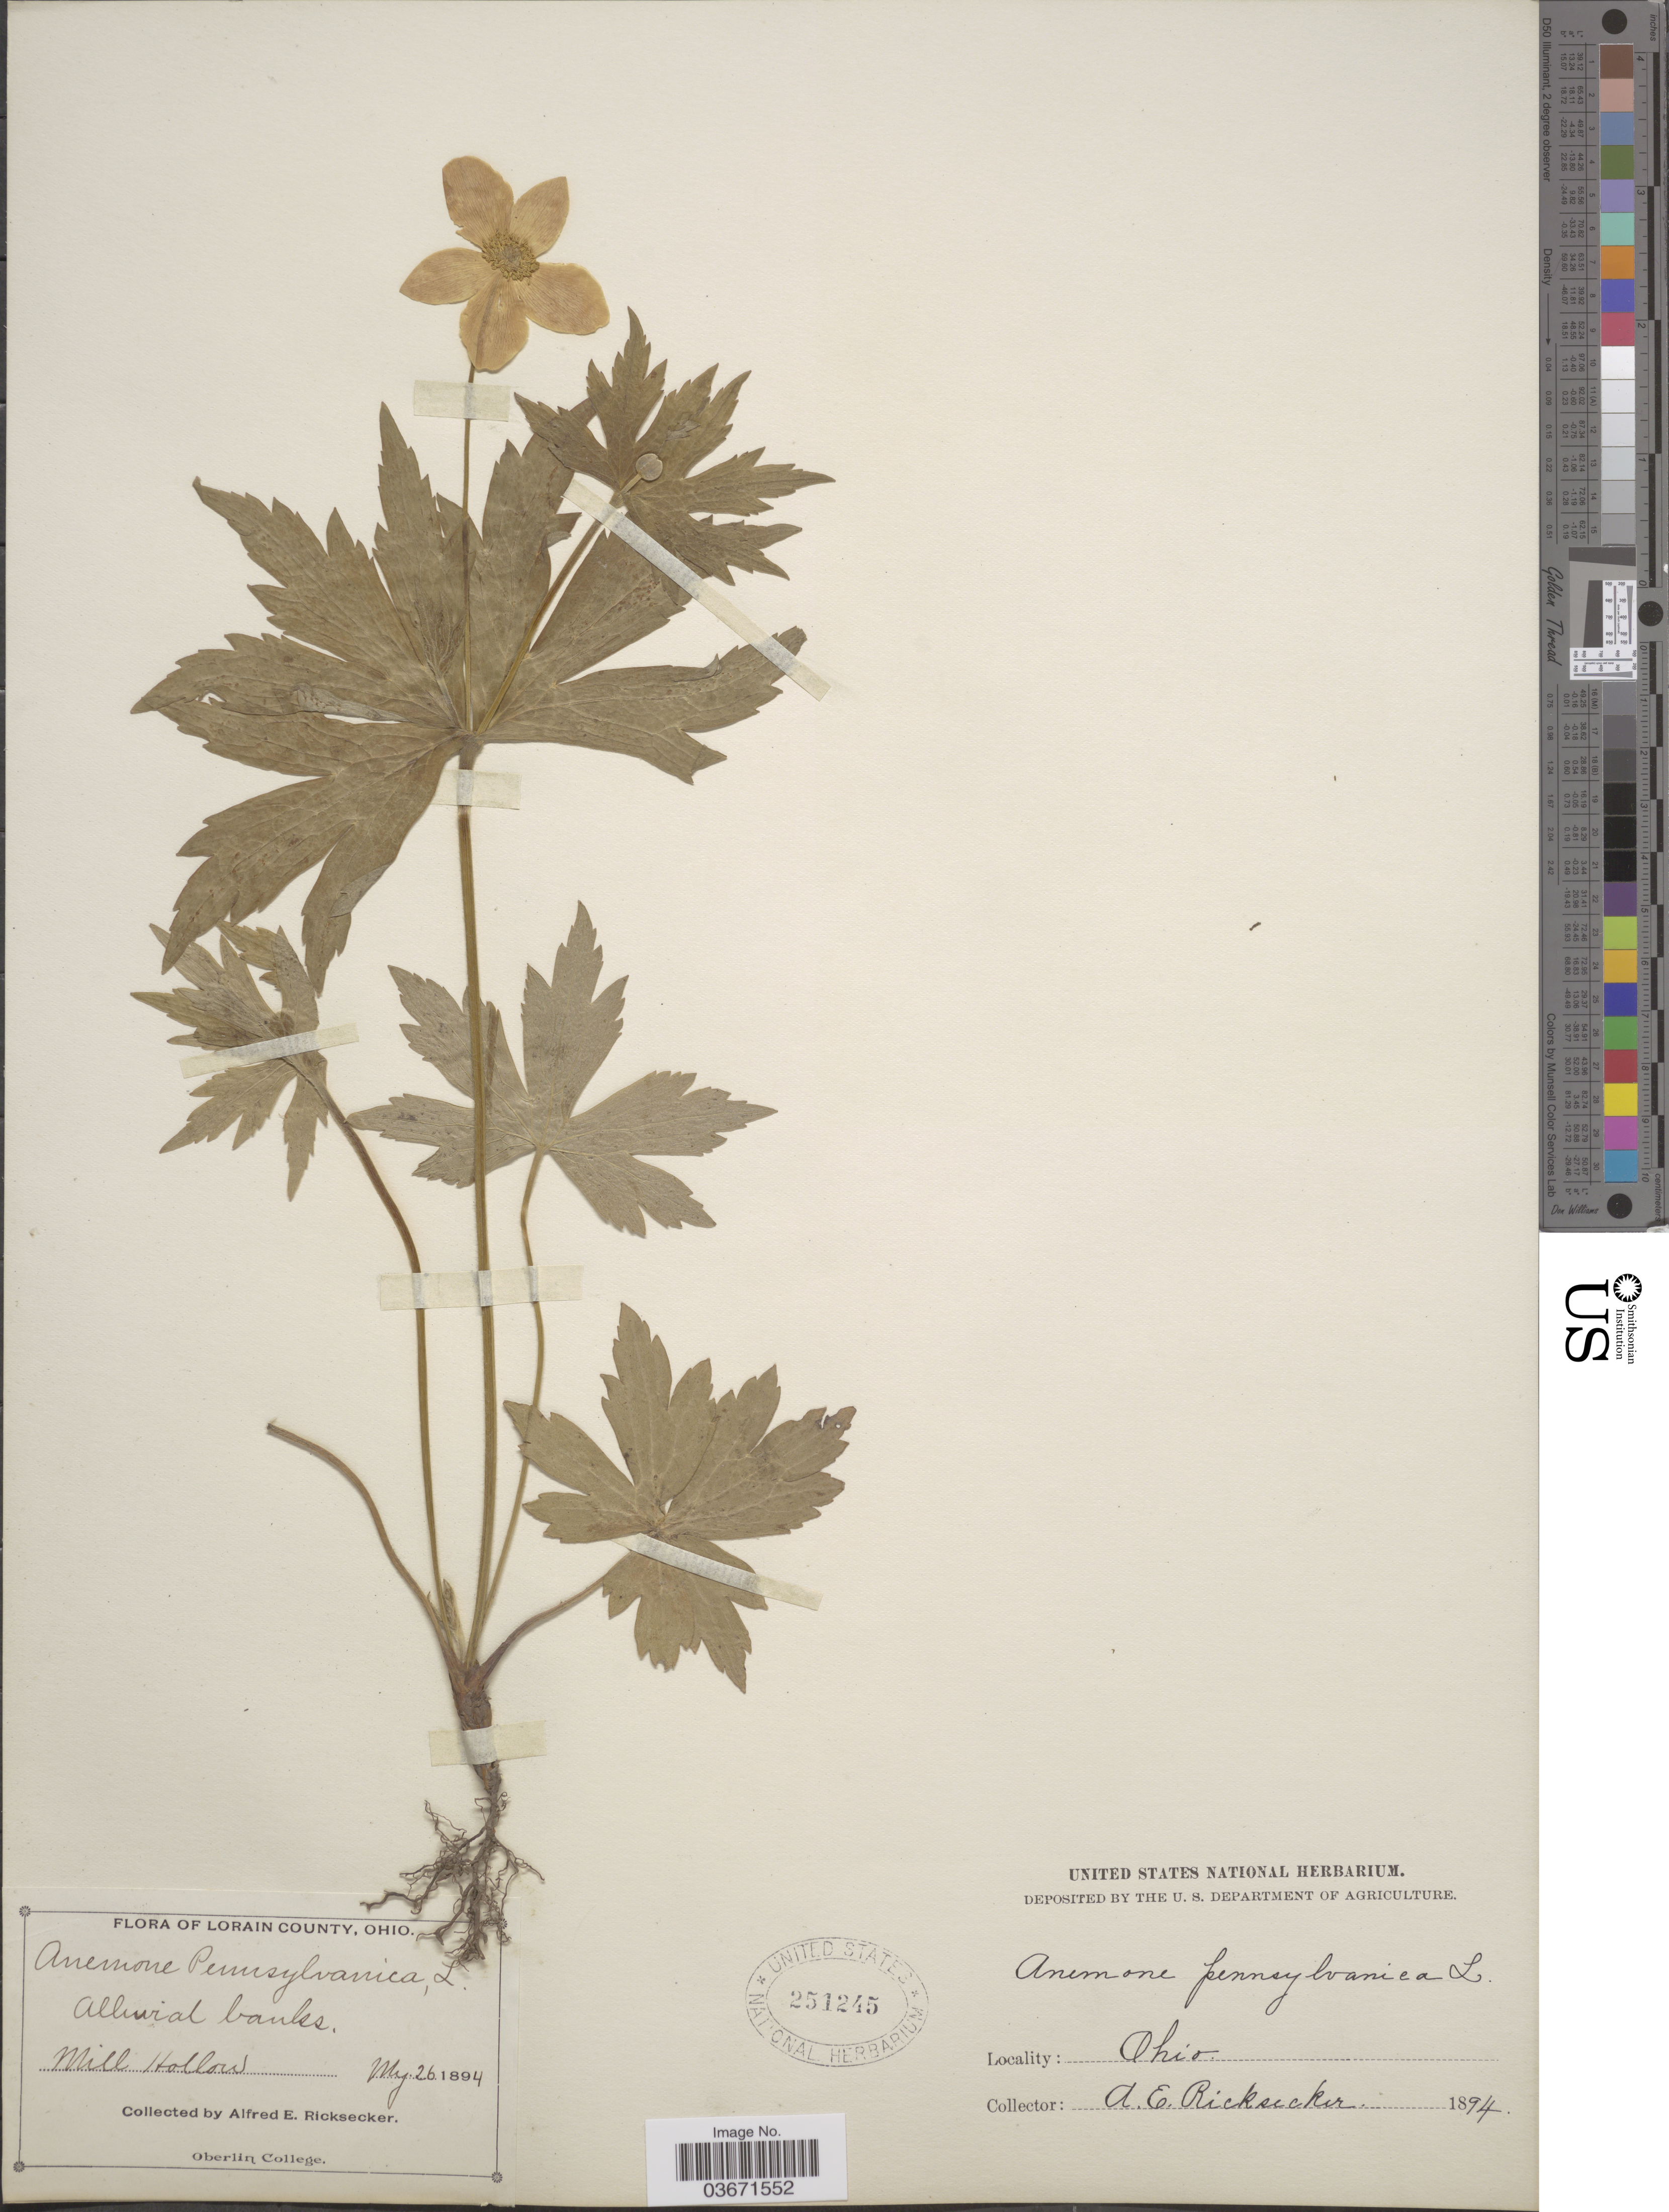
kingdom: Plantae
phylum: Tracheophyta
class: Magnoliopsida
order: Ranunculales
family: Ranunculaceae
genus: Anemone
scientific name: Anemone canadensis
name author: L.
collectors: A. E. Ricksecker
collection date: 1894-05-26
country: United States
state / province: Ohio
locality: Lorain County. Mill Hollow.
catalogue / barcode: US 251245